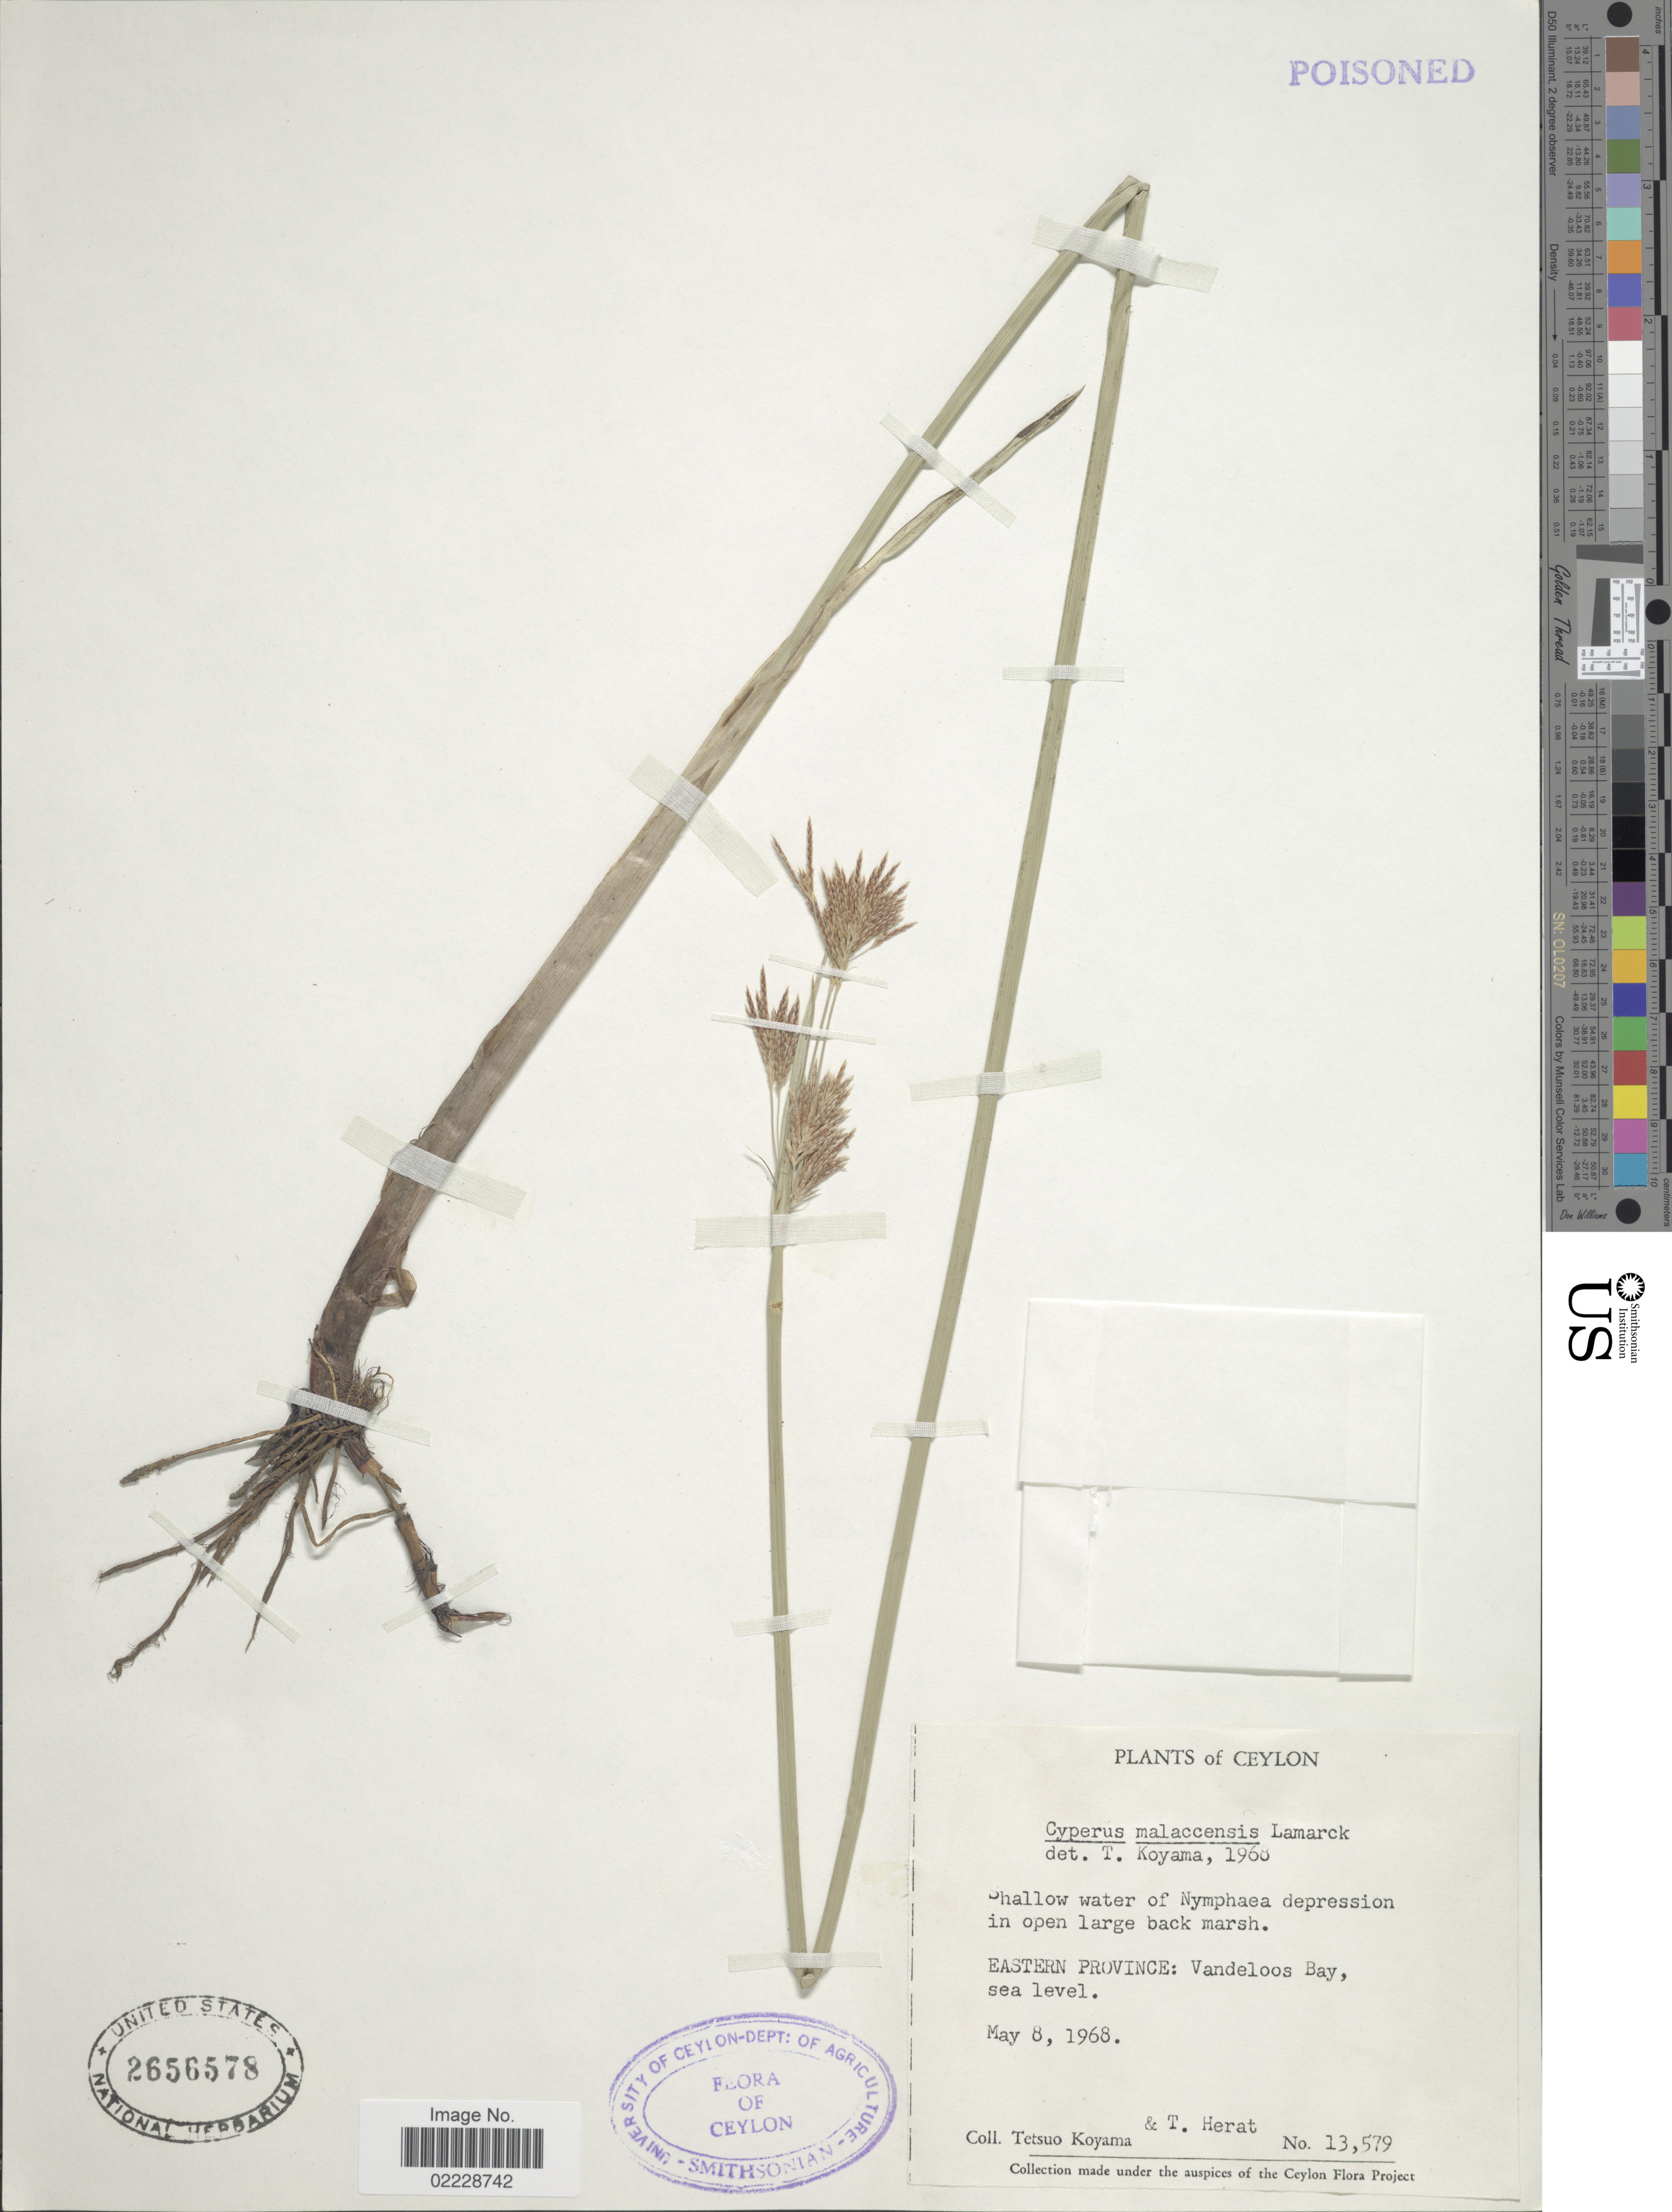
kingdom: Plantae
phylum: Tracheophyta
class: Liliopsida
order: Poales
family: Cyperaceae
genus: Cyperus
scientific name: Cyperus malaccensis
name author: Lam.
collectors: T. Koyama & T. R. Herat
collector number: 13579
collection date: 1968-05-08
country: Sri Lanka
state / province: Eastern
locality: Vandeloos Bay, Shallow water of Nymphaea depression in open large back marsh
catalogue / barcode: US 2656578